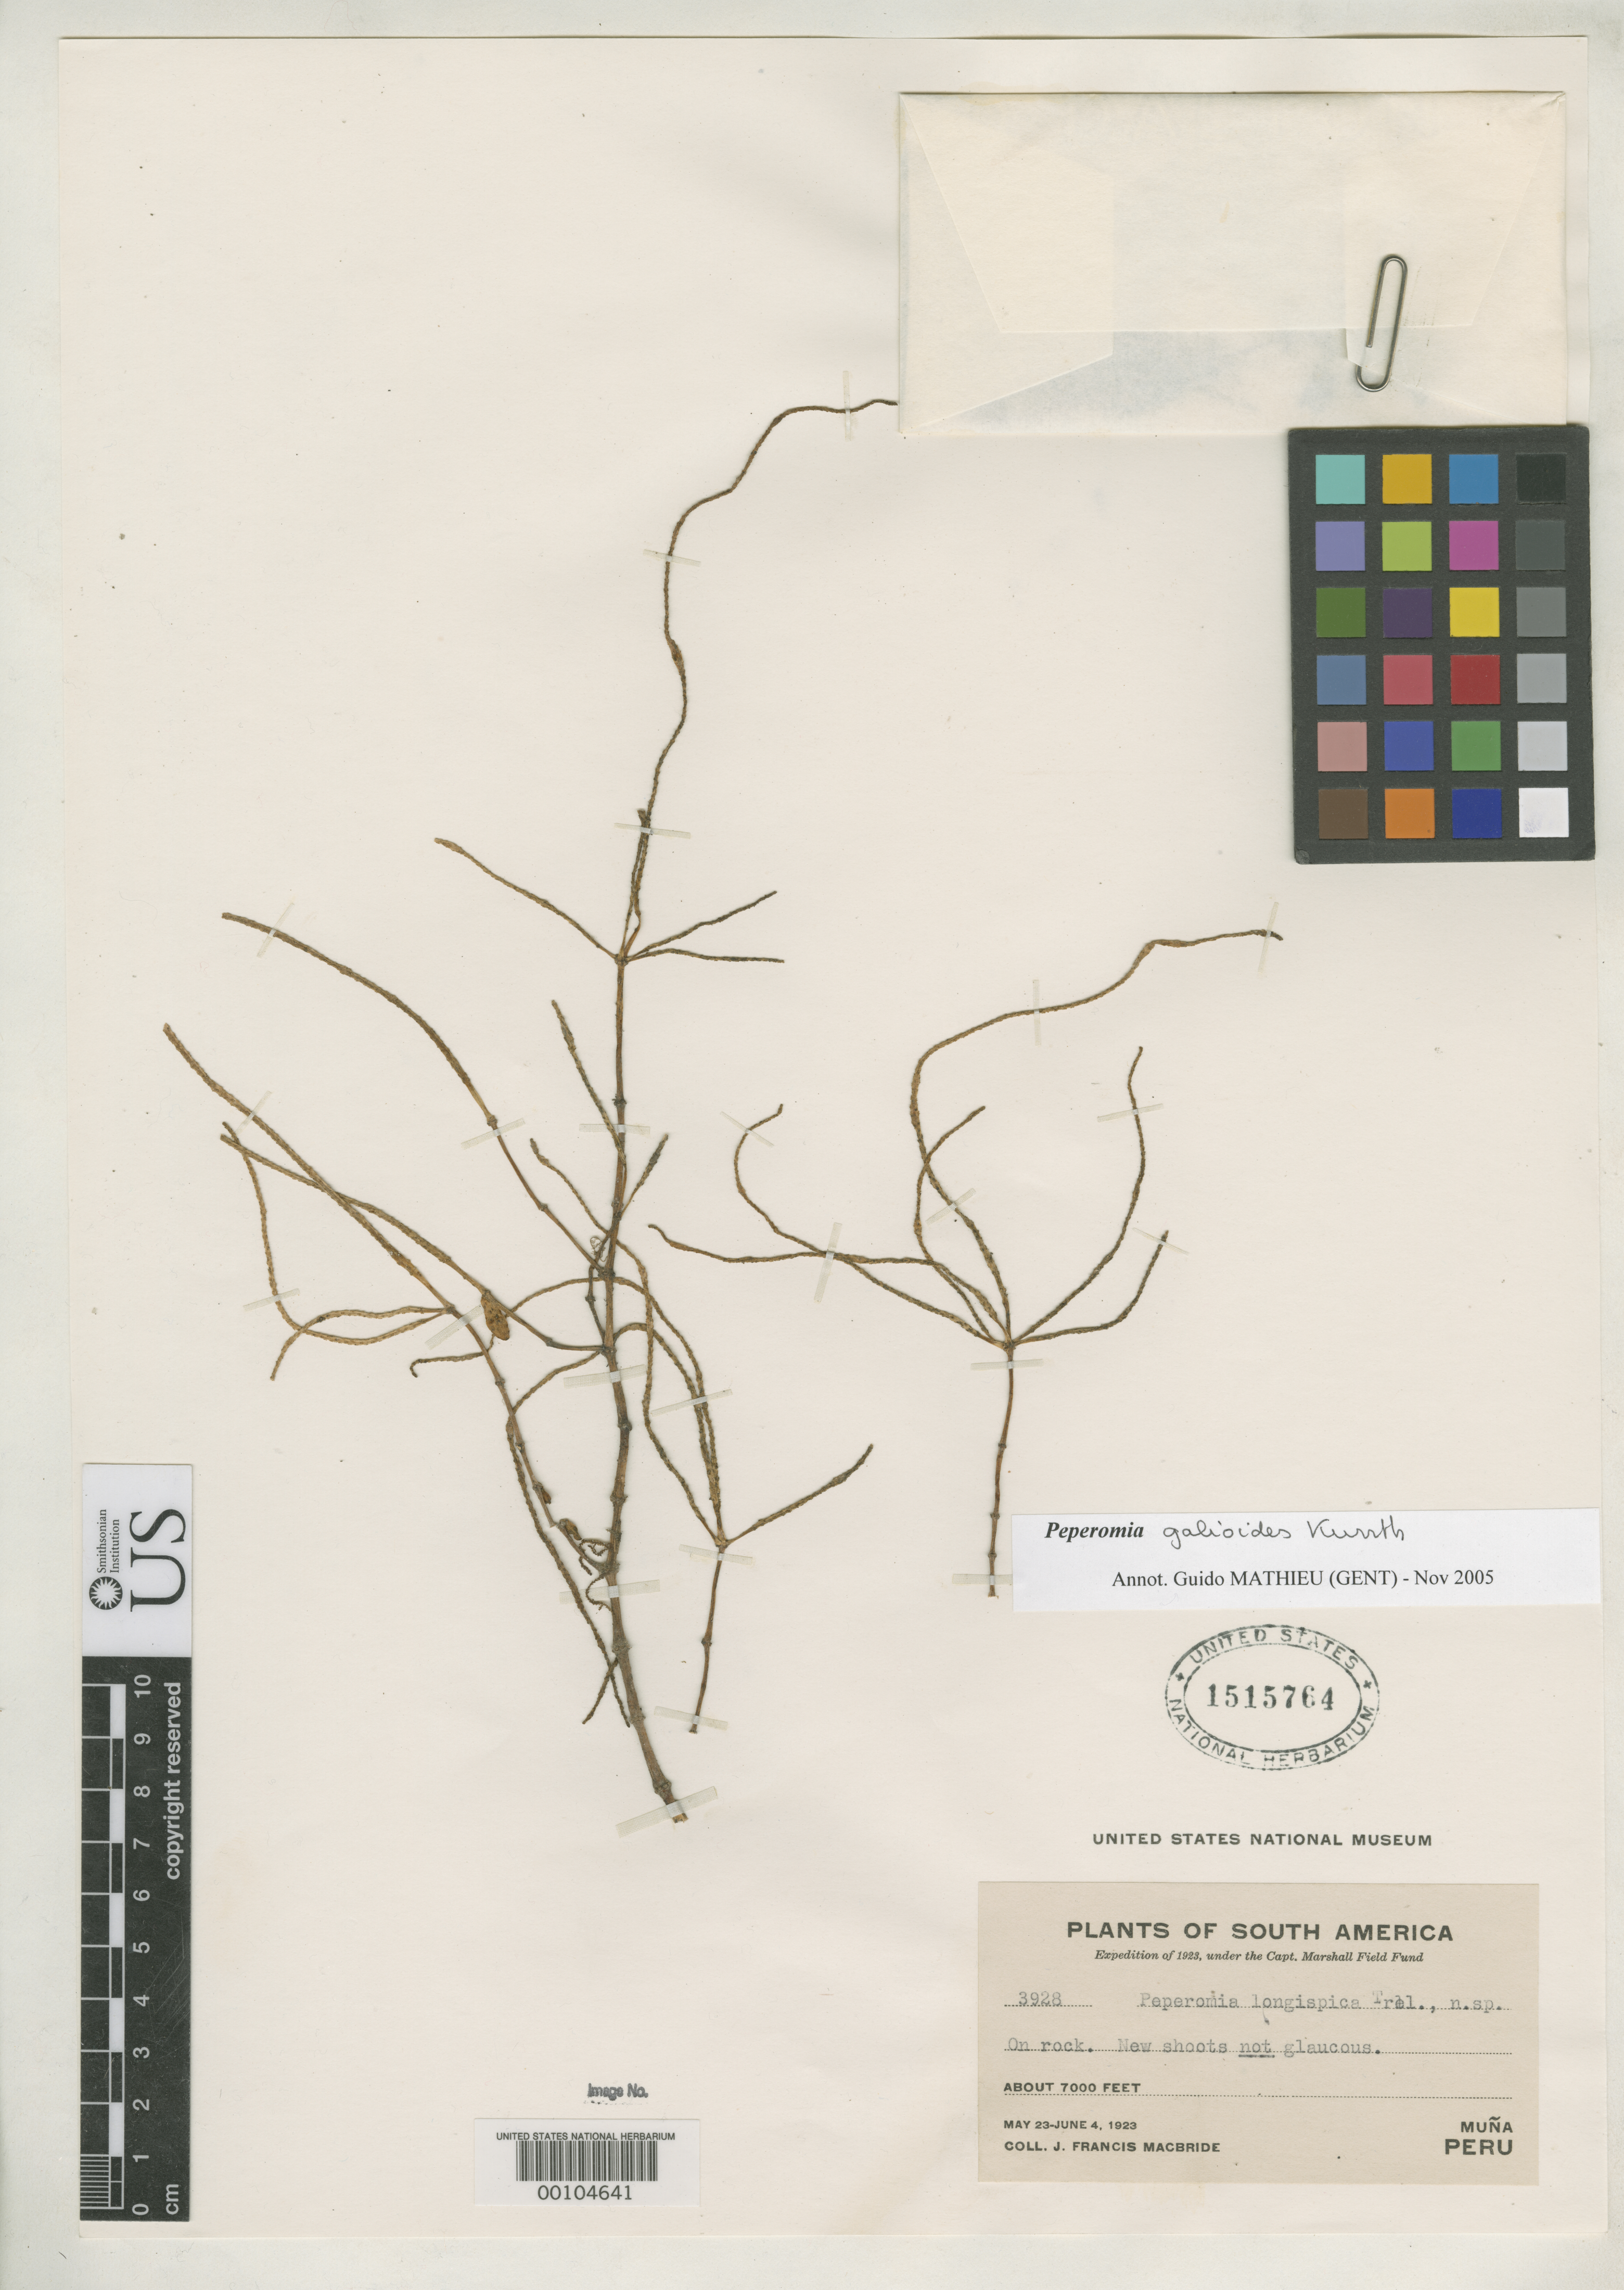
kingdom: Plantae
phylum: Tracheophyta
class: Magnoliopsida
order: Piperales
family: Piperaceae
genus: Peperomia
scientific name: Peperomia longispica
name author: Trel. in J.F. Macbr.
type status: Isotype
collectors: J. F. Macbride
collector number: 3928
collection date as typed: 23 May 1923 to 04 Jun 1923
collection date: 1923-05-23/1923-06-04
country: Peru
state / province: Huánuco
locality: Muña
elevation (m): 2100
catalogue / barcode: US 1515764